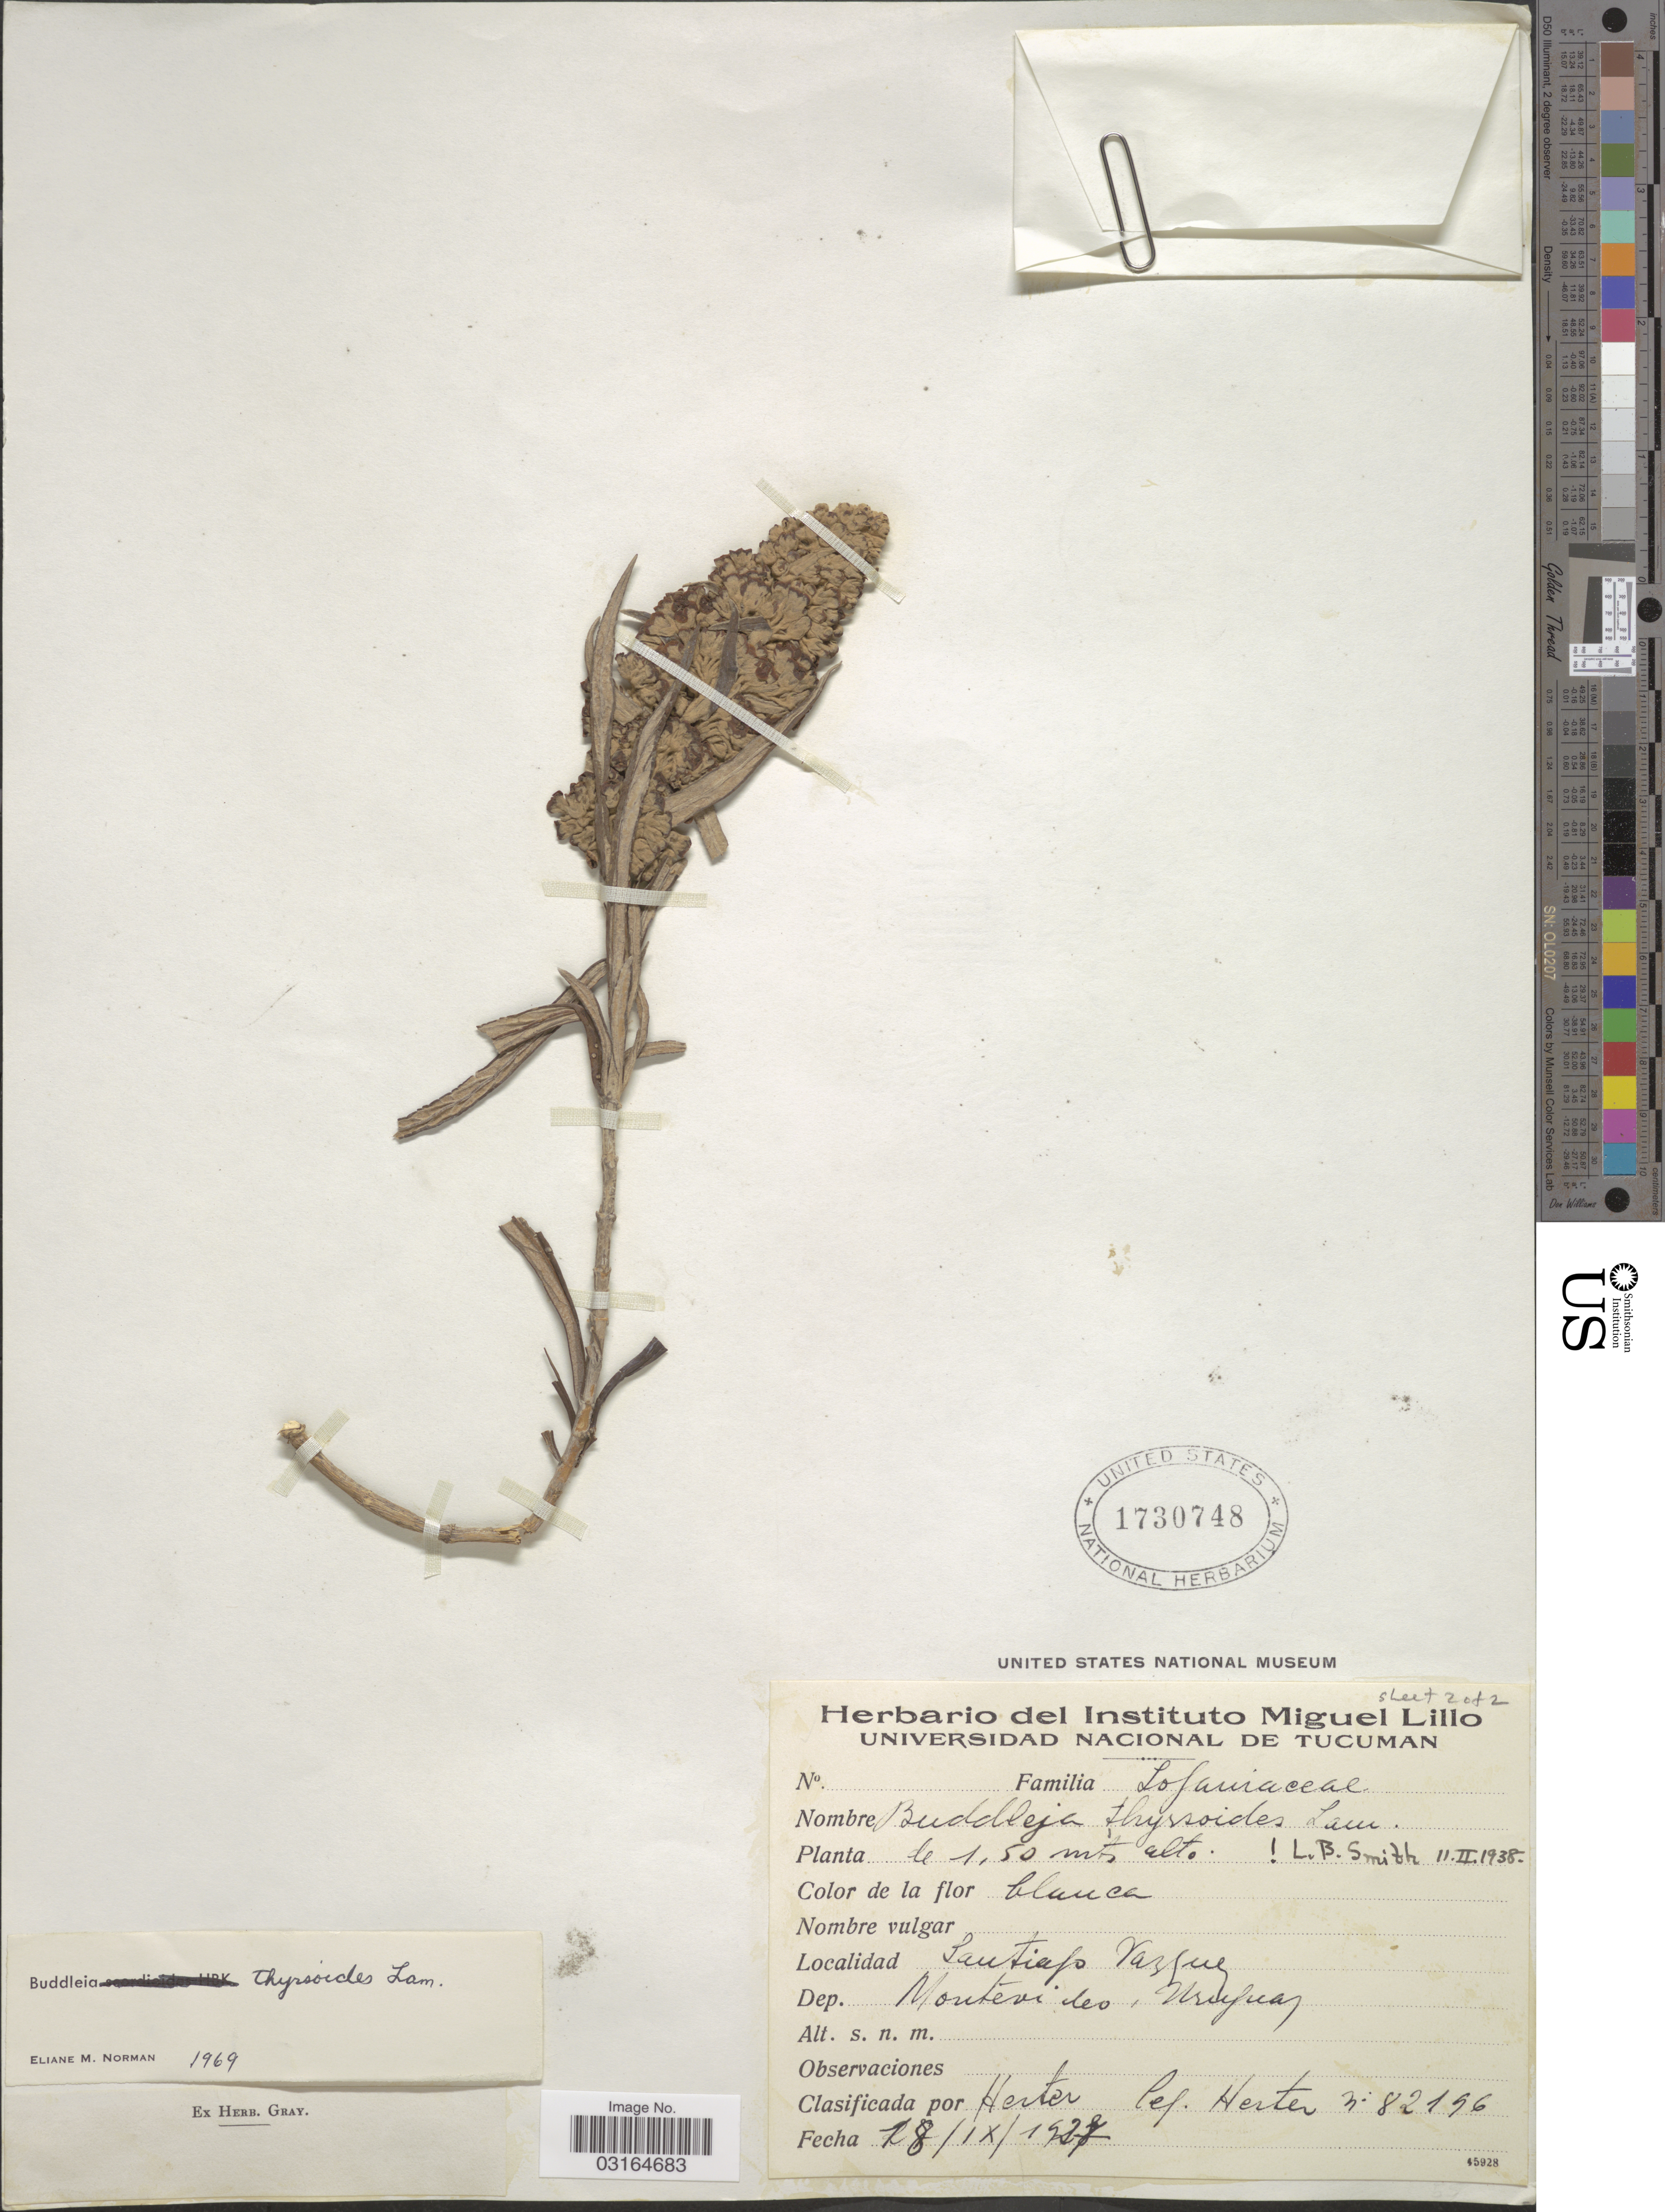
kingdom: Plantae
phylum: Tracheophyta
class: Magnoliopsida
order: Lamiales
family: Scrophulariaceae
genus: Buddleja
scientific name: Buddleja thyrsoides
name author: Lam.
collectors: Herter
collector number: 82196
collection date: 1927-09-18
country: Uruguay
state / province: Montevideo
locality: Santiago Vasquez. Dep. Montevideo.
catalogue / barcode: US 1730748